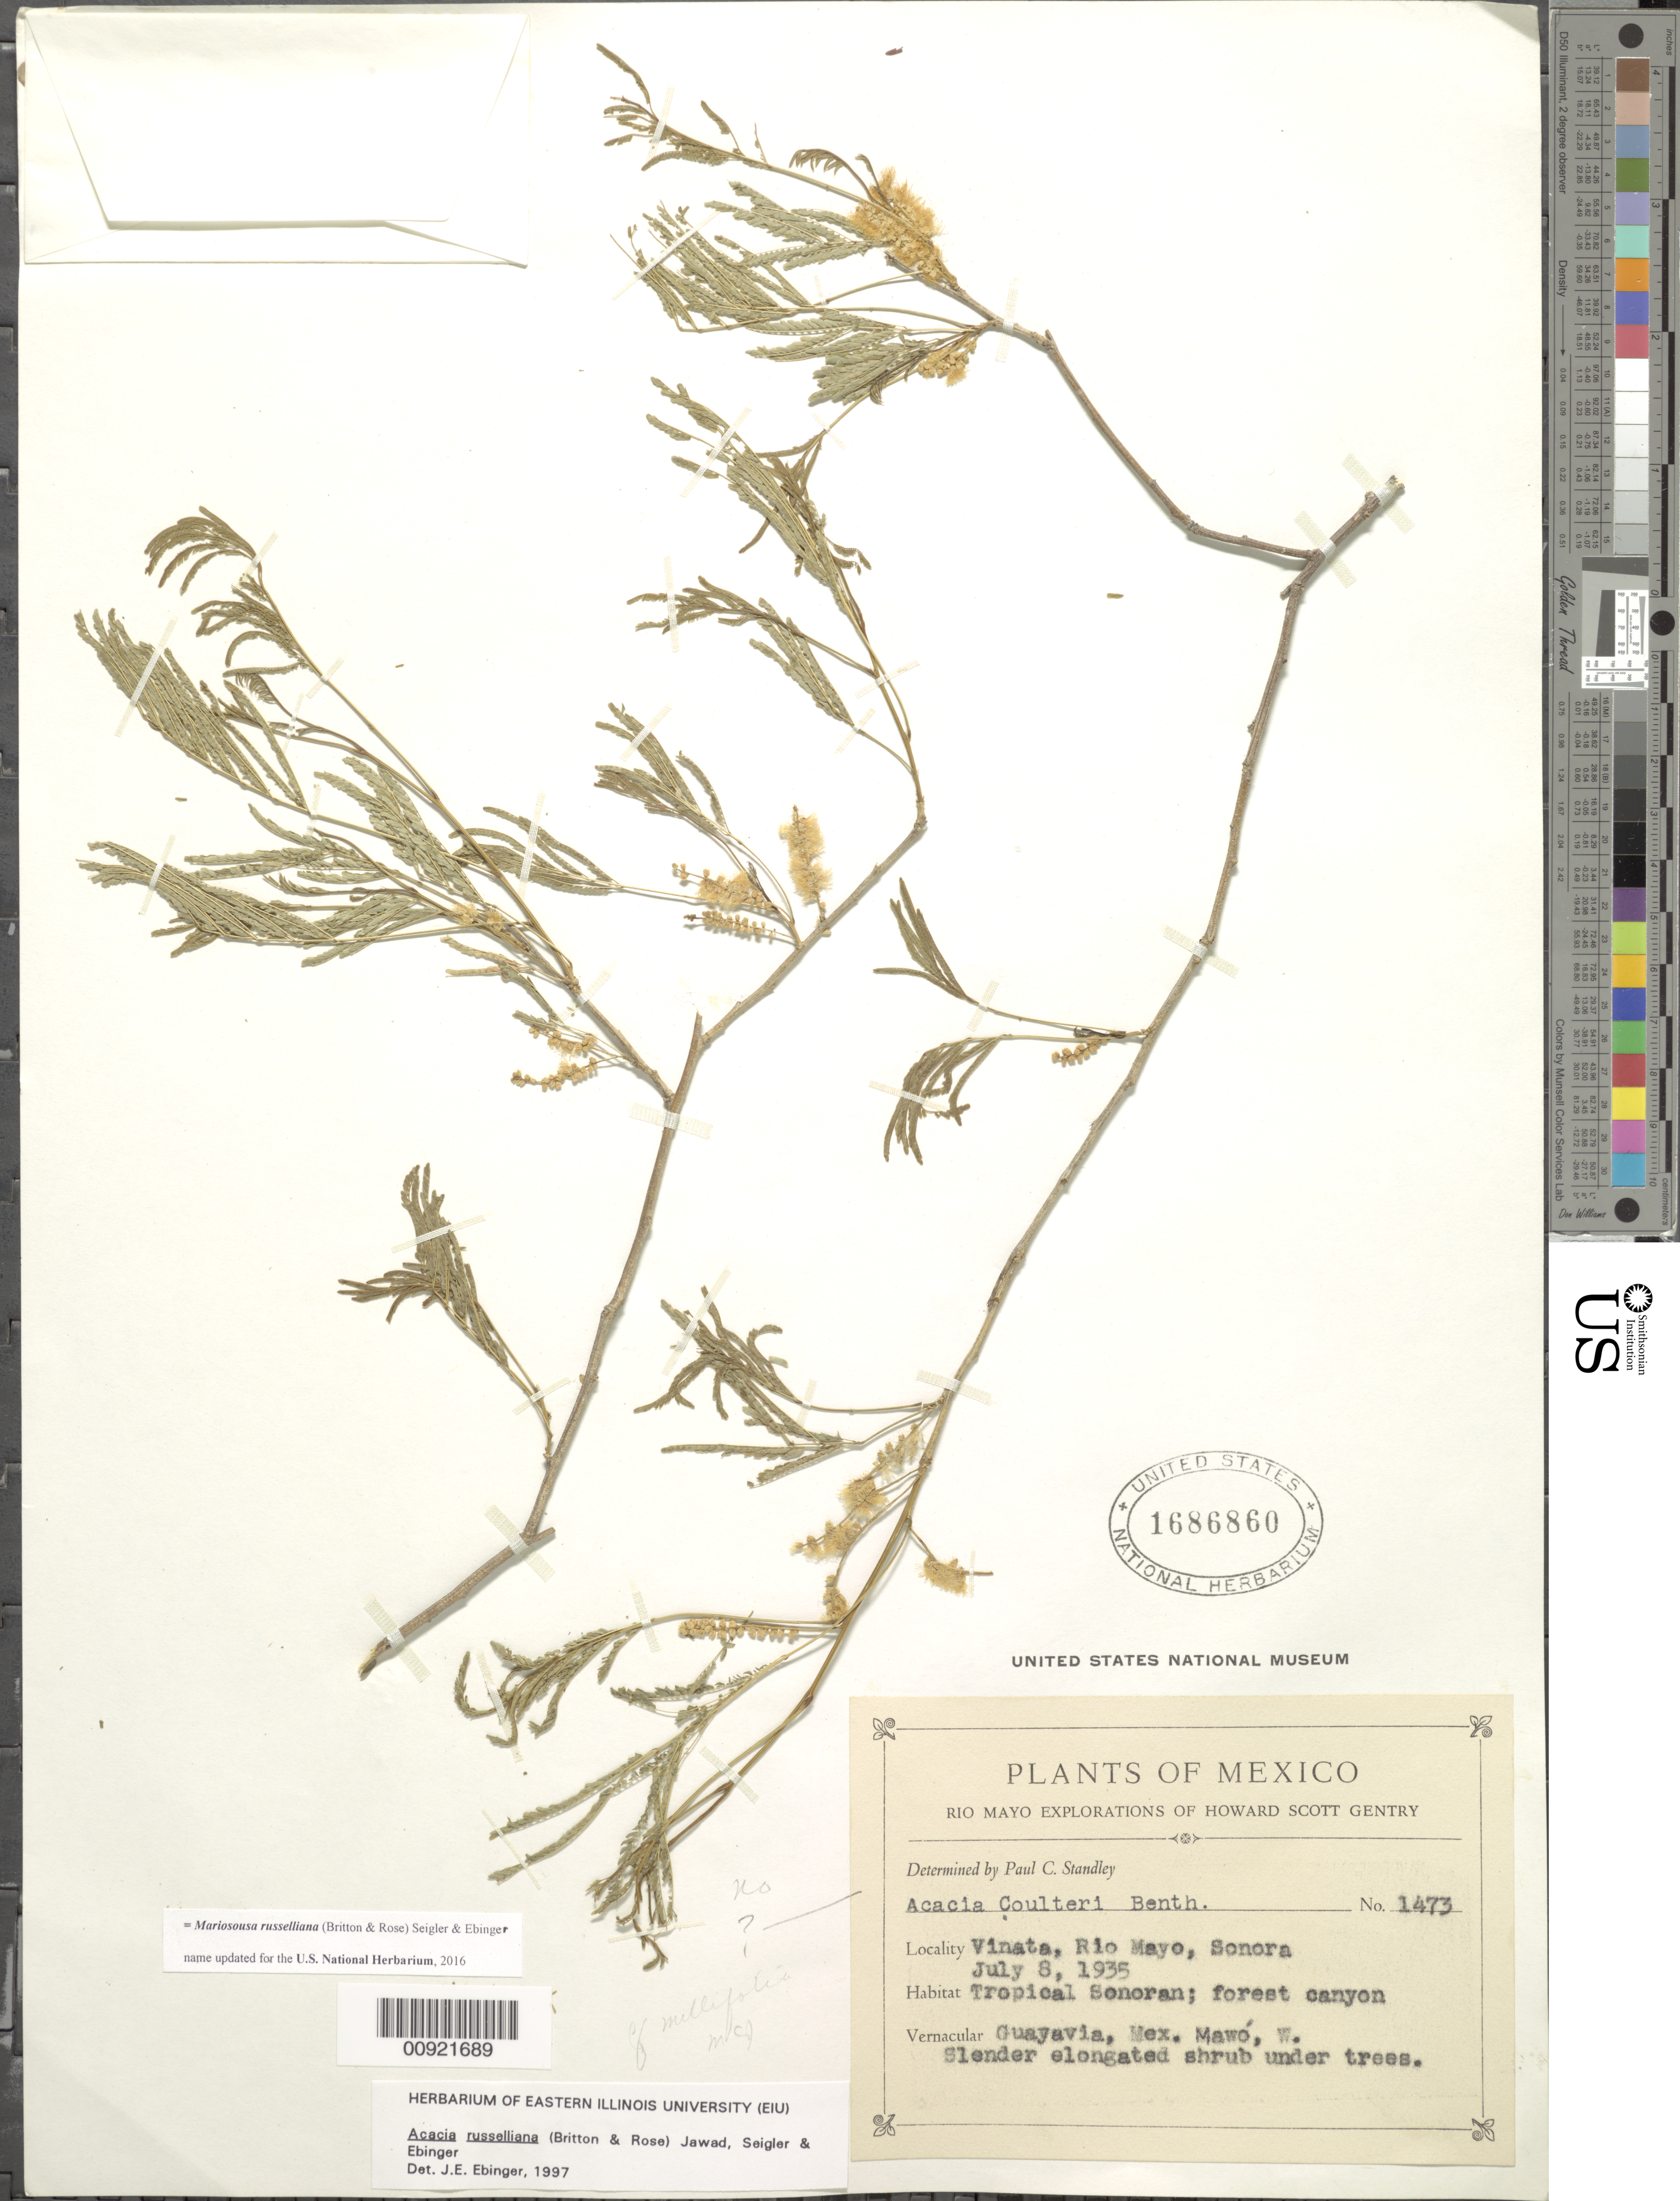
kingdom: Plantae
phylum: Tracheophyta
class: Magnoliopsida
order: Fabales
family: Fabaceae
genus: Mariosousa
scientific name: Mariosousa russelliana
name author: (Britton & Rose) Seigler & Ebinger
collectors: H. S. Gentry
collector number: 1473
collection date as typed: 08 Jul 1935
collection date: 1935-07-08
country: Mexico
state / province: Sonora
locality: Vinata, Río Mayo, Sonora.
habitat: Tropical Sonoran; forest canyon. Shrub under trees.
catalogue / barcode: US 1686860